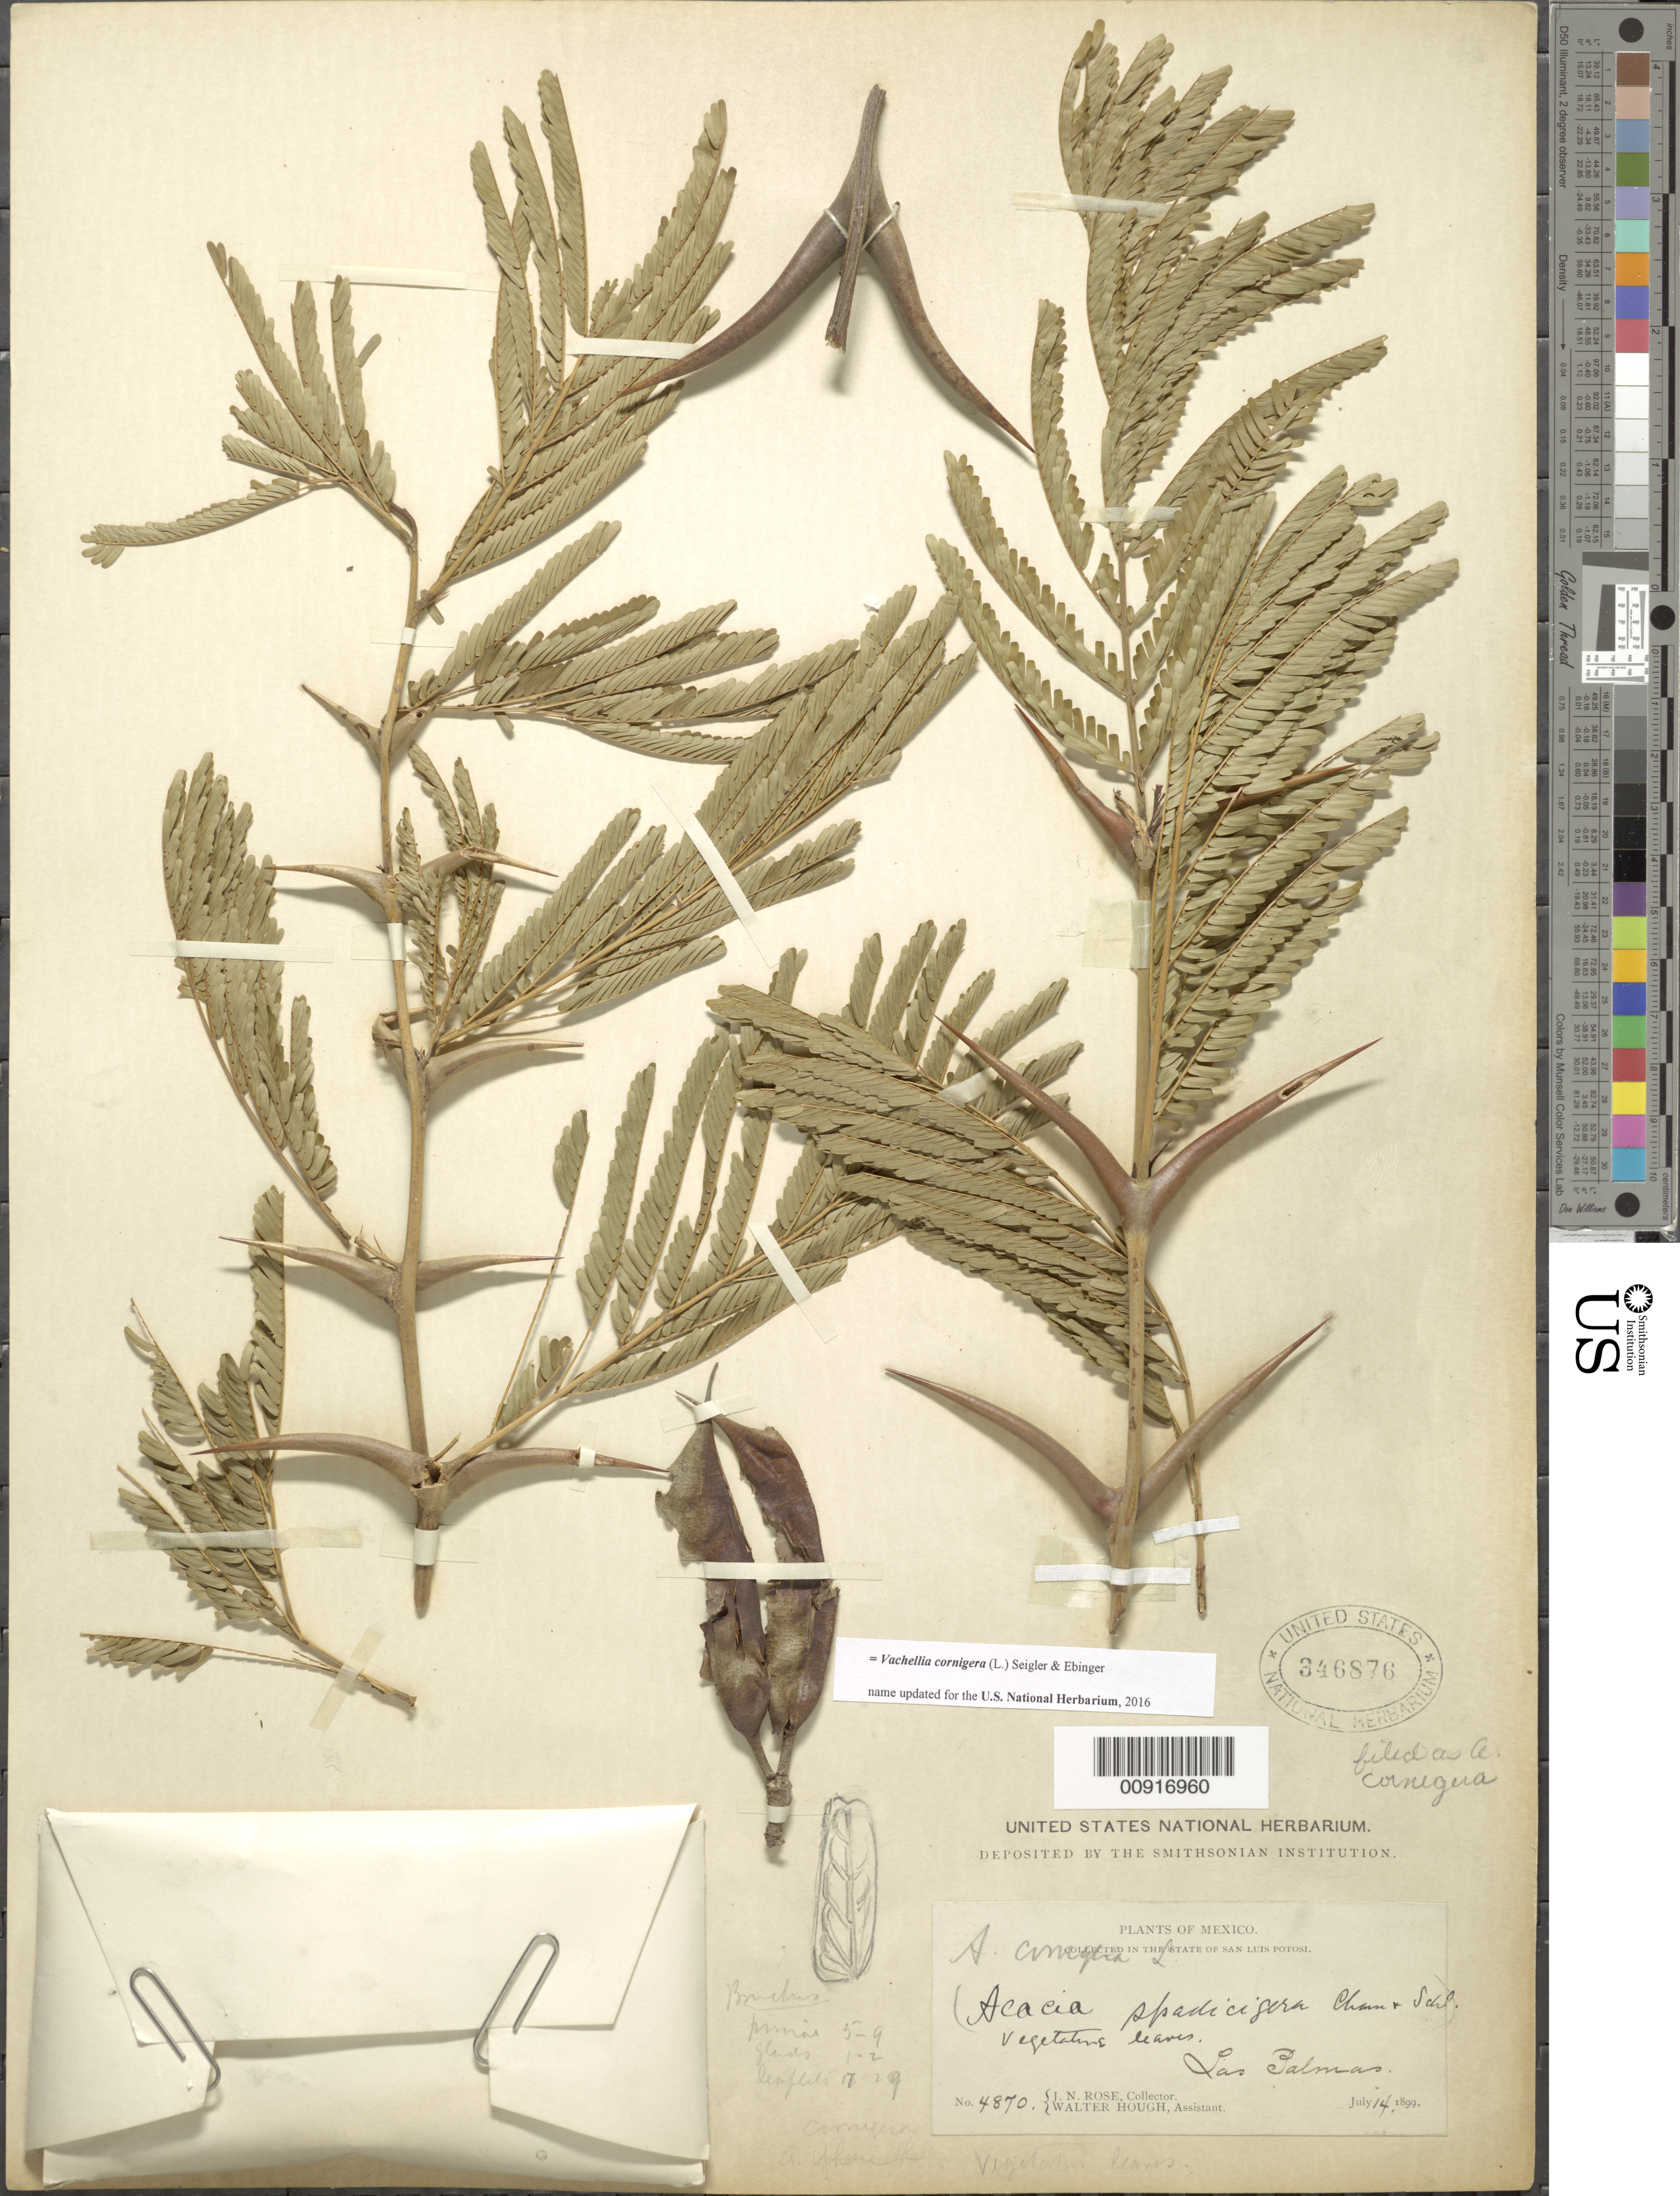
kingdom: Plantae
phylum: Tracheophyta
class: Magnoliopsida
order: Fabales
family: Fabaceae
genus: Vachellia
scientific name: Vachellia cornigera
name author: (L.) Seigler & Ebinger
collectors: J. N. Rose & W. Hough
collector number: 4870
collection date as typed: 14 Jul 1899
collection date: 1899-07-14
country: Mexico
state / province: San Luis Potosí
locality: Las Palmas.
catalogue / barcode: US 346876